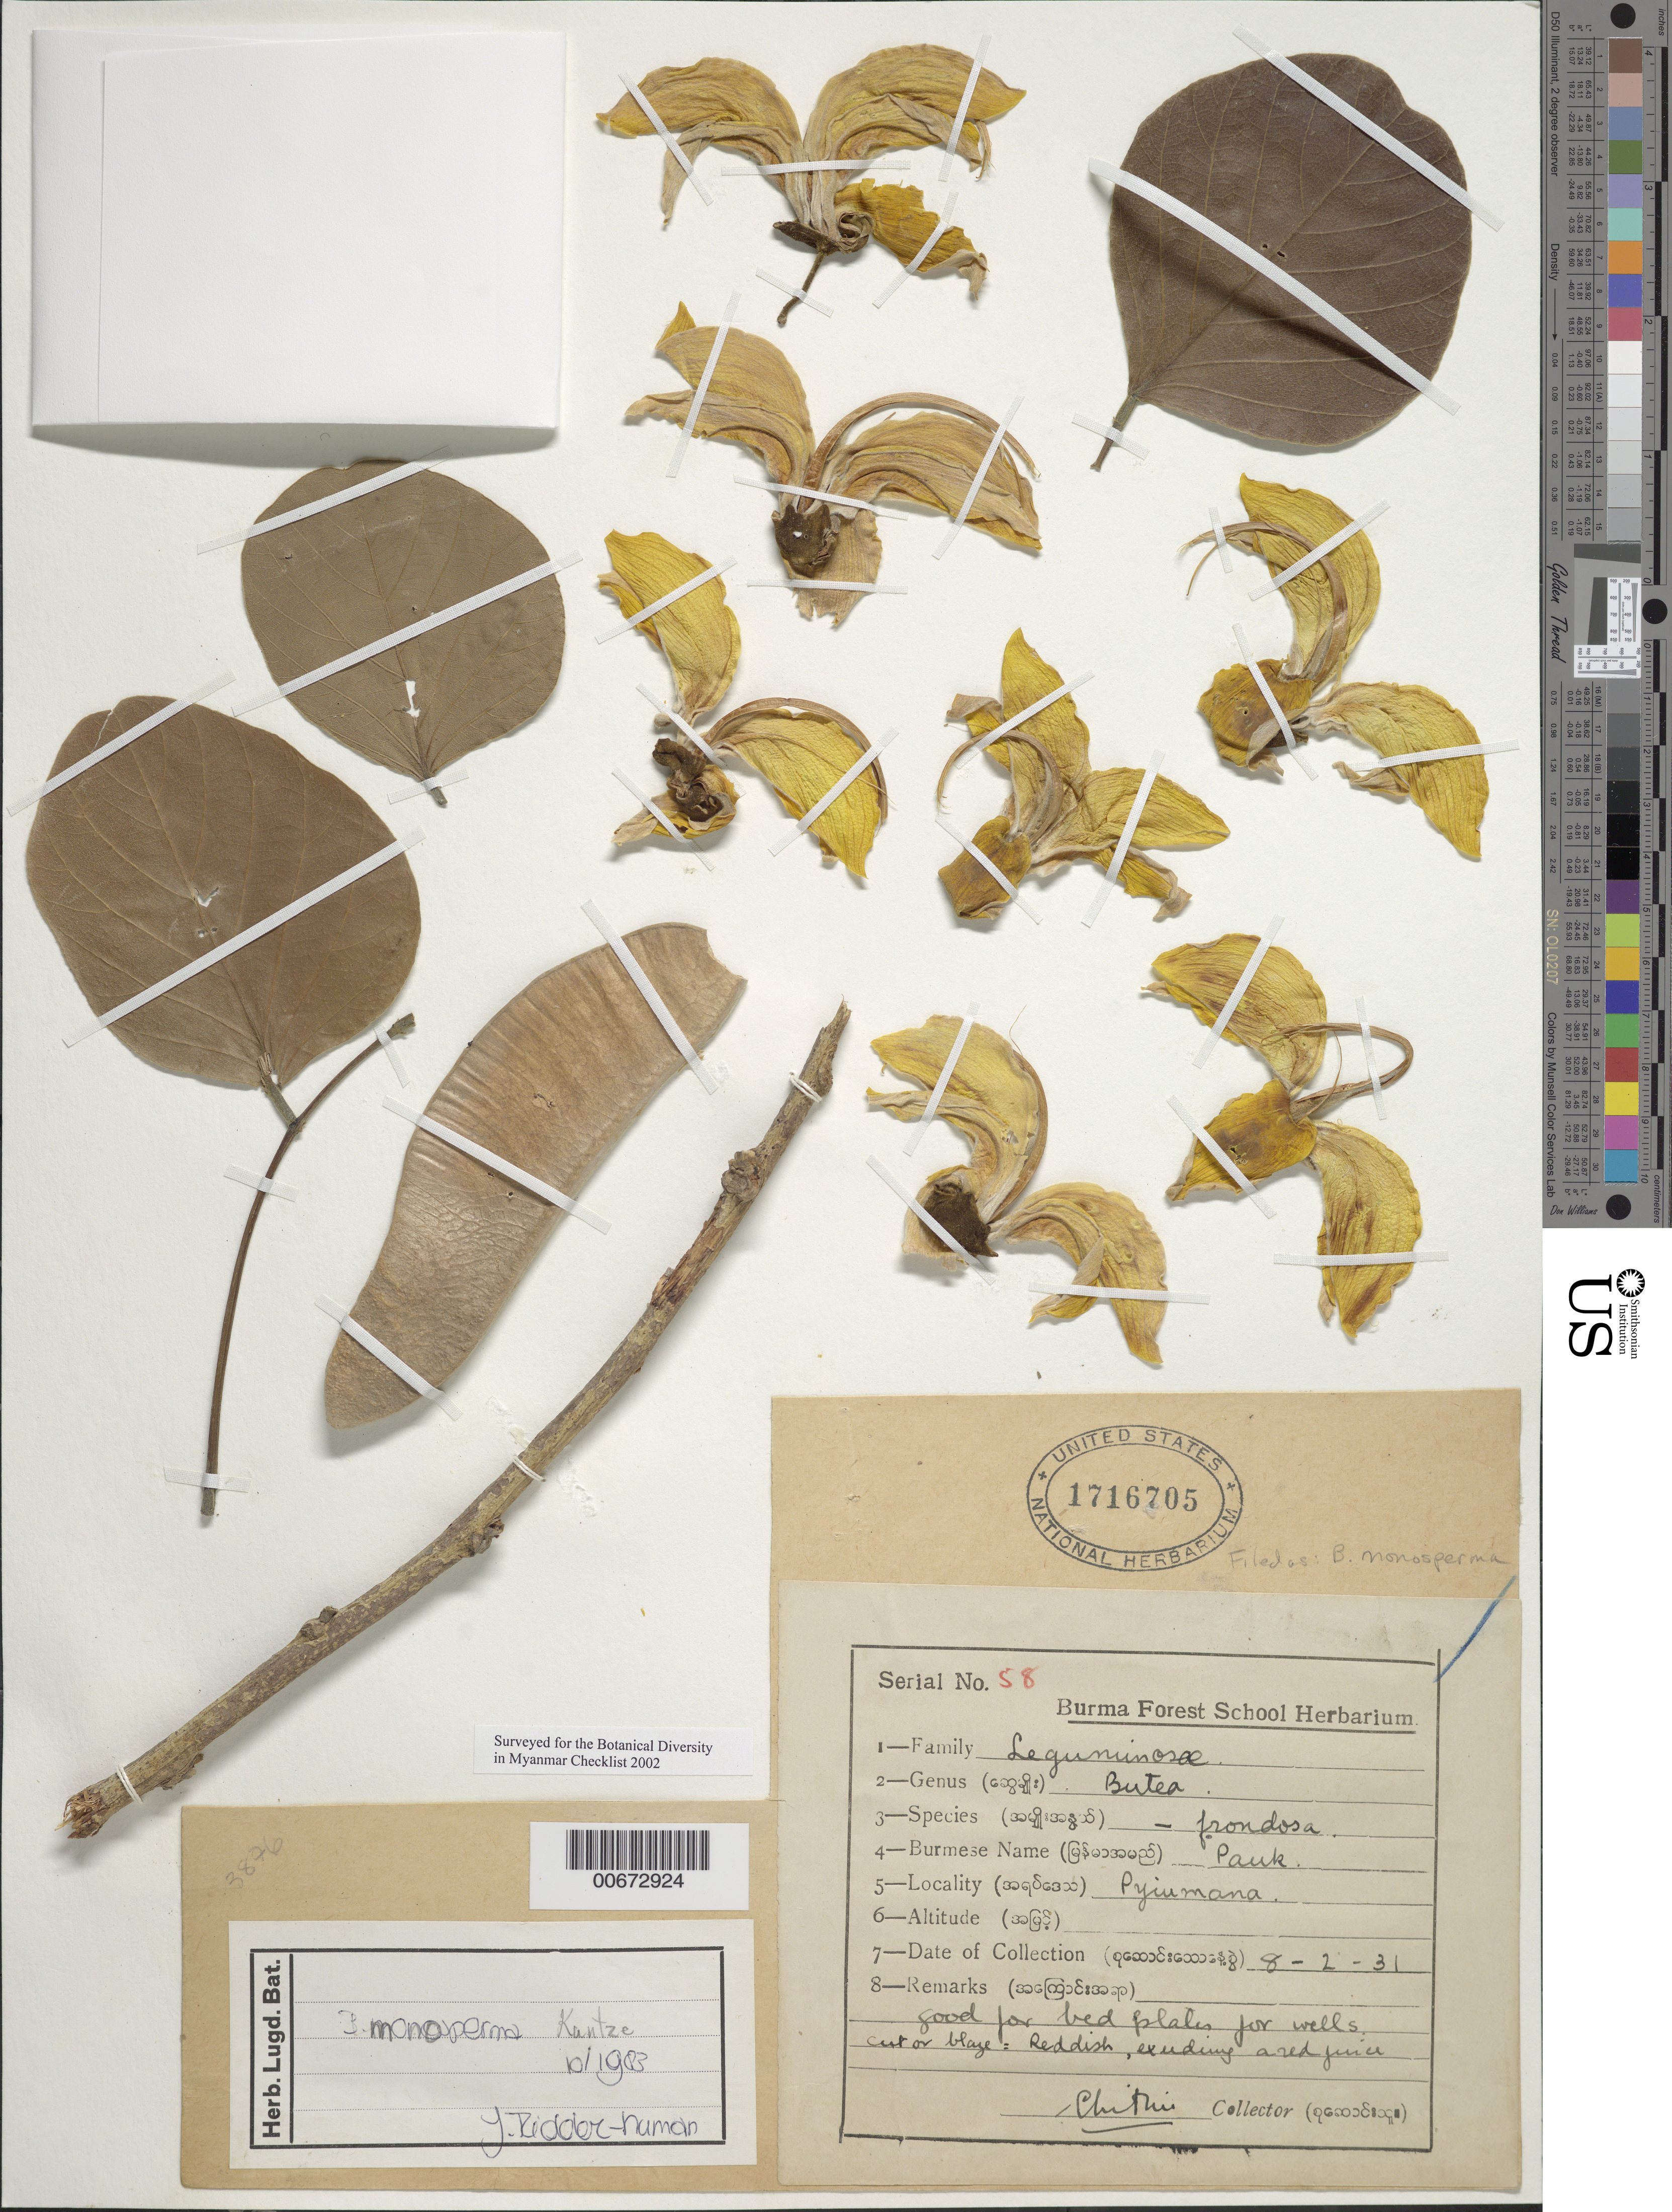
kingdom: Plantae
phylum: Tracheophyta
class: Magnoliopsida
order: Fabales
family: Fabaceae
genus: Butea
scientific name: Butea monosperma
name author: (Lam.) Taub.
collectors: Chithis, --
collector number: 58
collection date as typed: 08 Feb 1931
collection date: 1931-02-08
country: Myanmar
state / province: Mandalay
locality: Pyiumana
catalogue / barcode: US 1716705